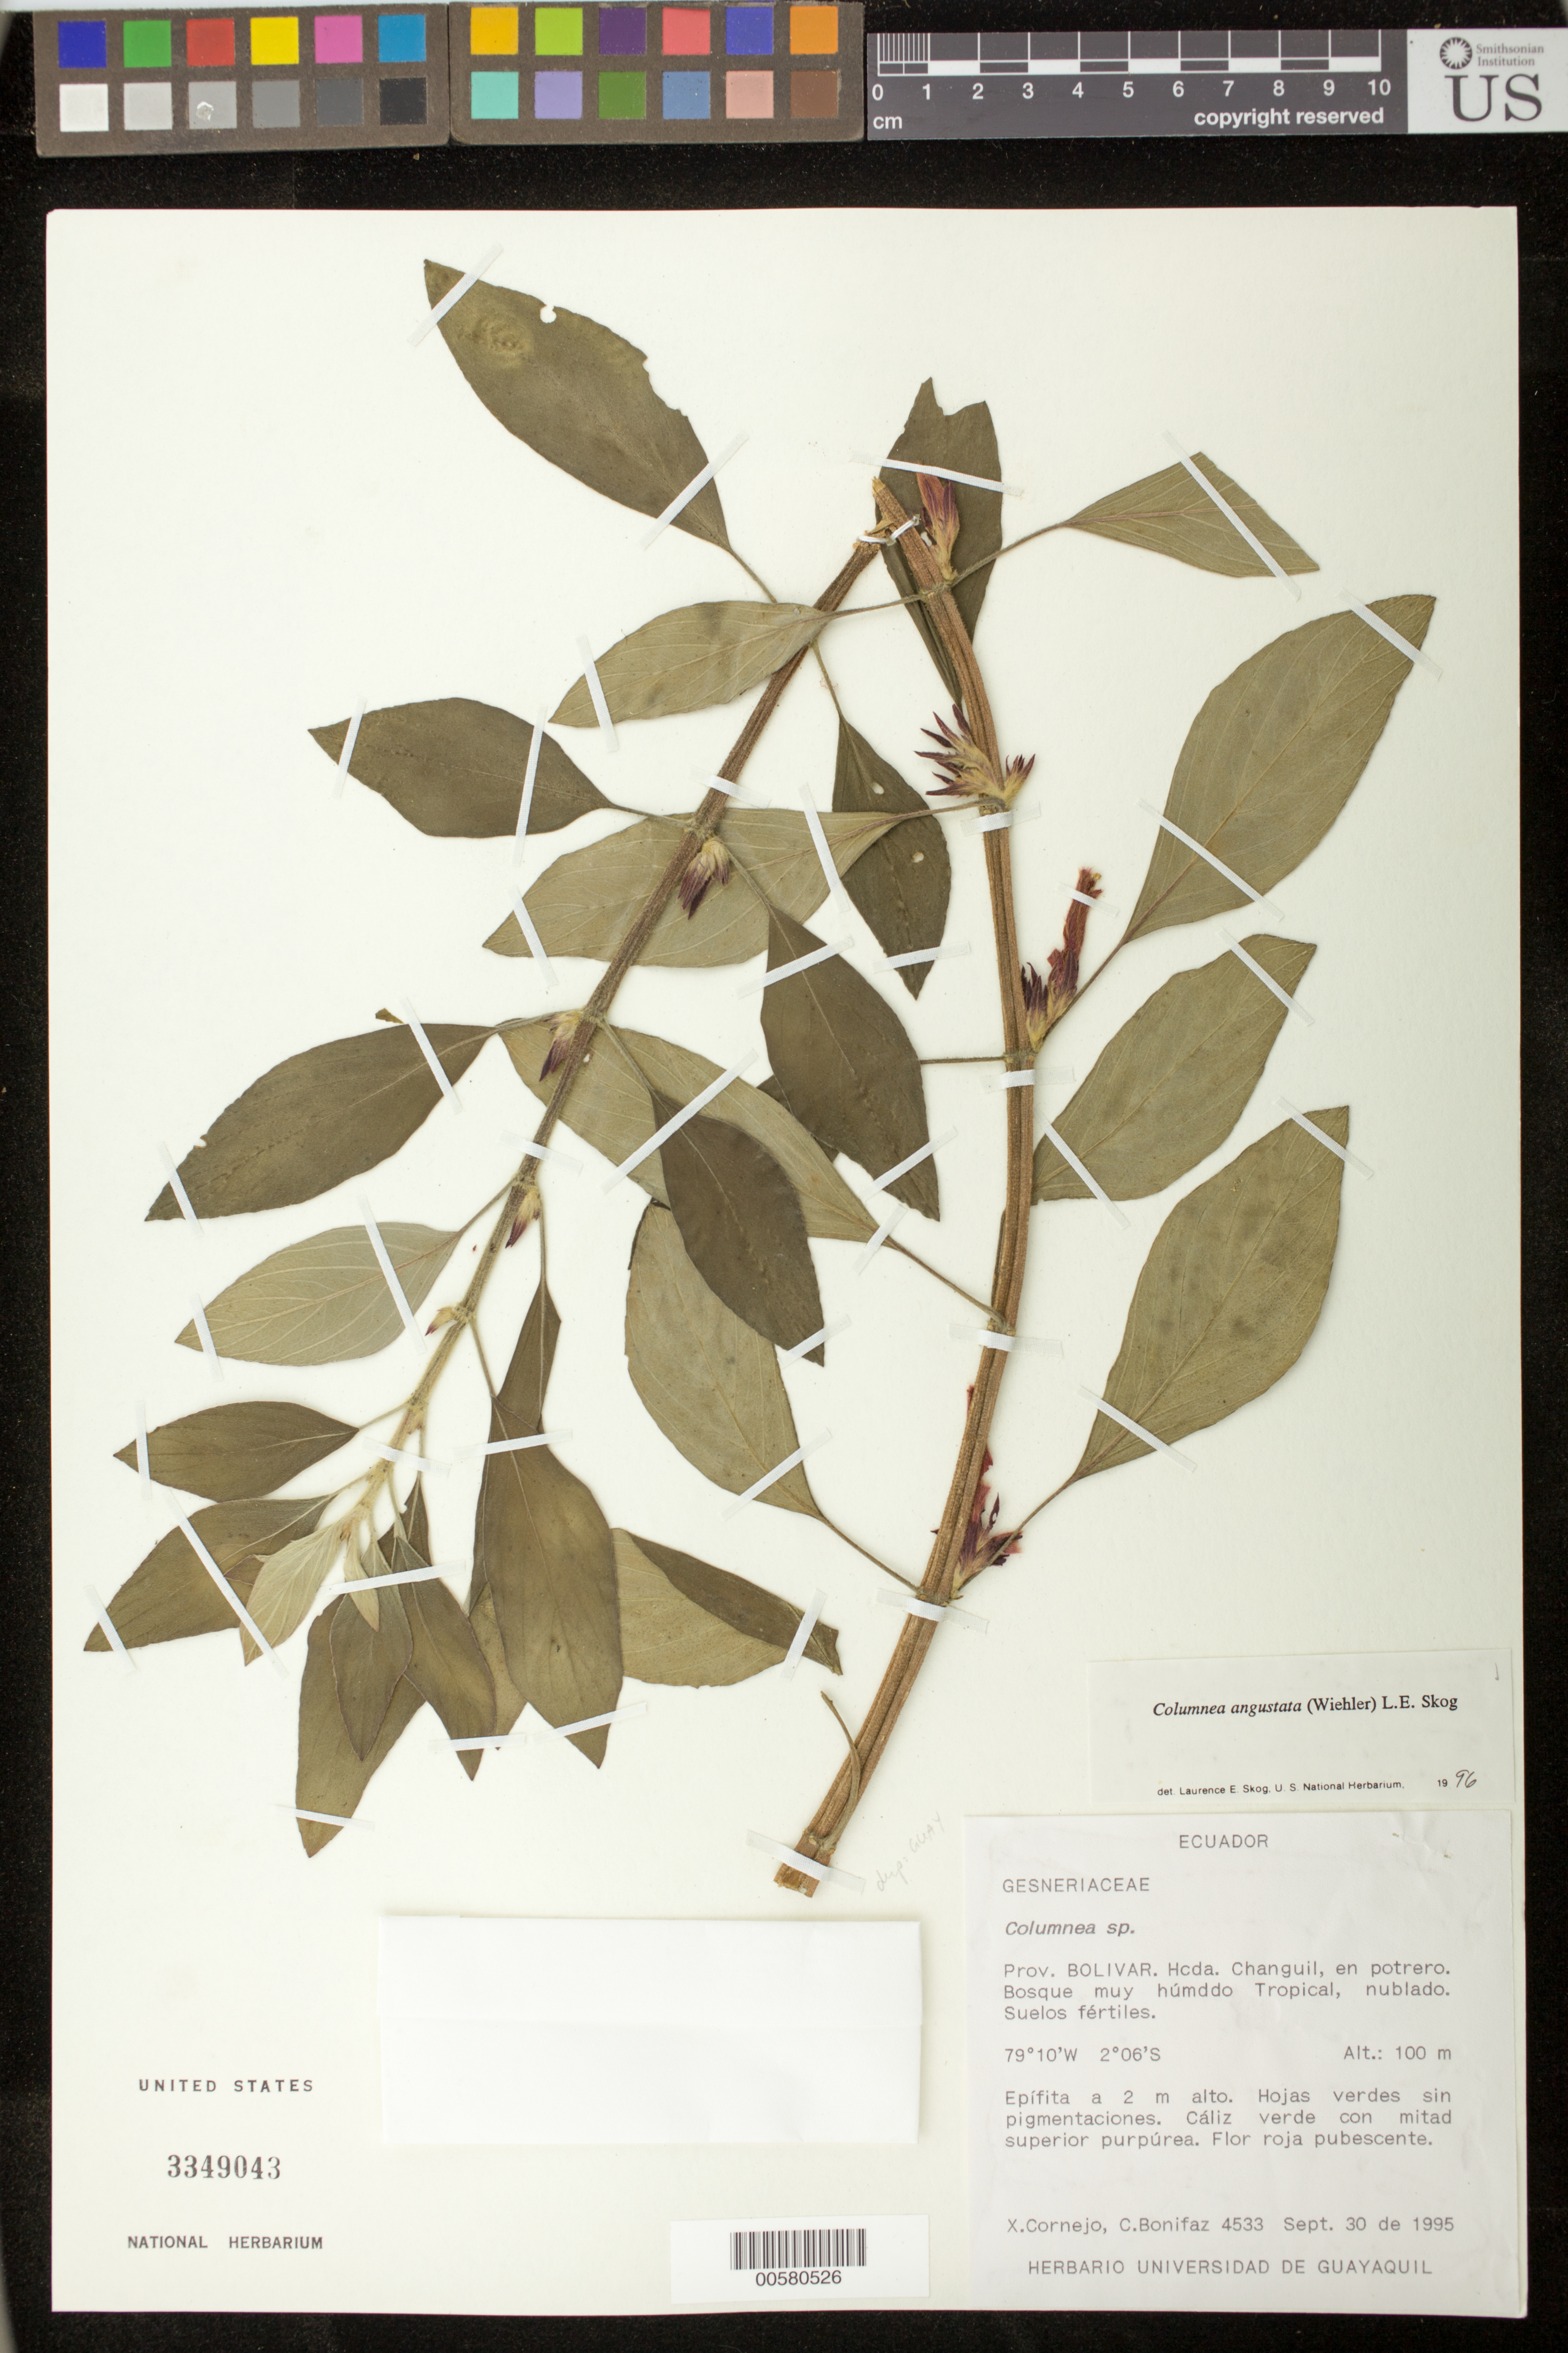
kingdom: Plantae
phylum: Tracheophyta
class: Magnoliopsida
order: Lamiales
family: Gesneriaceae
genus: Columnea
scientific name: Columnea angustata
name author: (Wiehler) L.E. Skog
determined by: Skog, Laurence E.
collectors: X. F. Cornejo & C. Bonifaz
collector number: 4533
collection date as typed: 30 Sep 1995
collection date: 1995-09-30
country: Ecuador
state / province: Bolivar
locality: Hcda. Changuil, en potrero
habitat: Bosque muy húmedo tropical, nublado; suelos fértiles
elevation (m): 100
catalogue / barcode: US 3349043